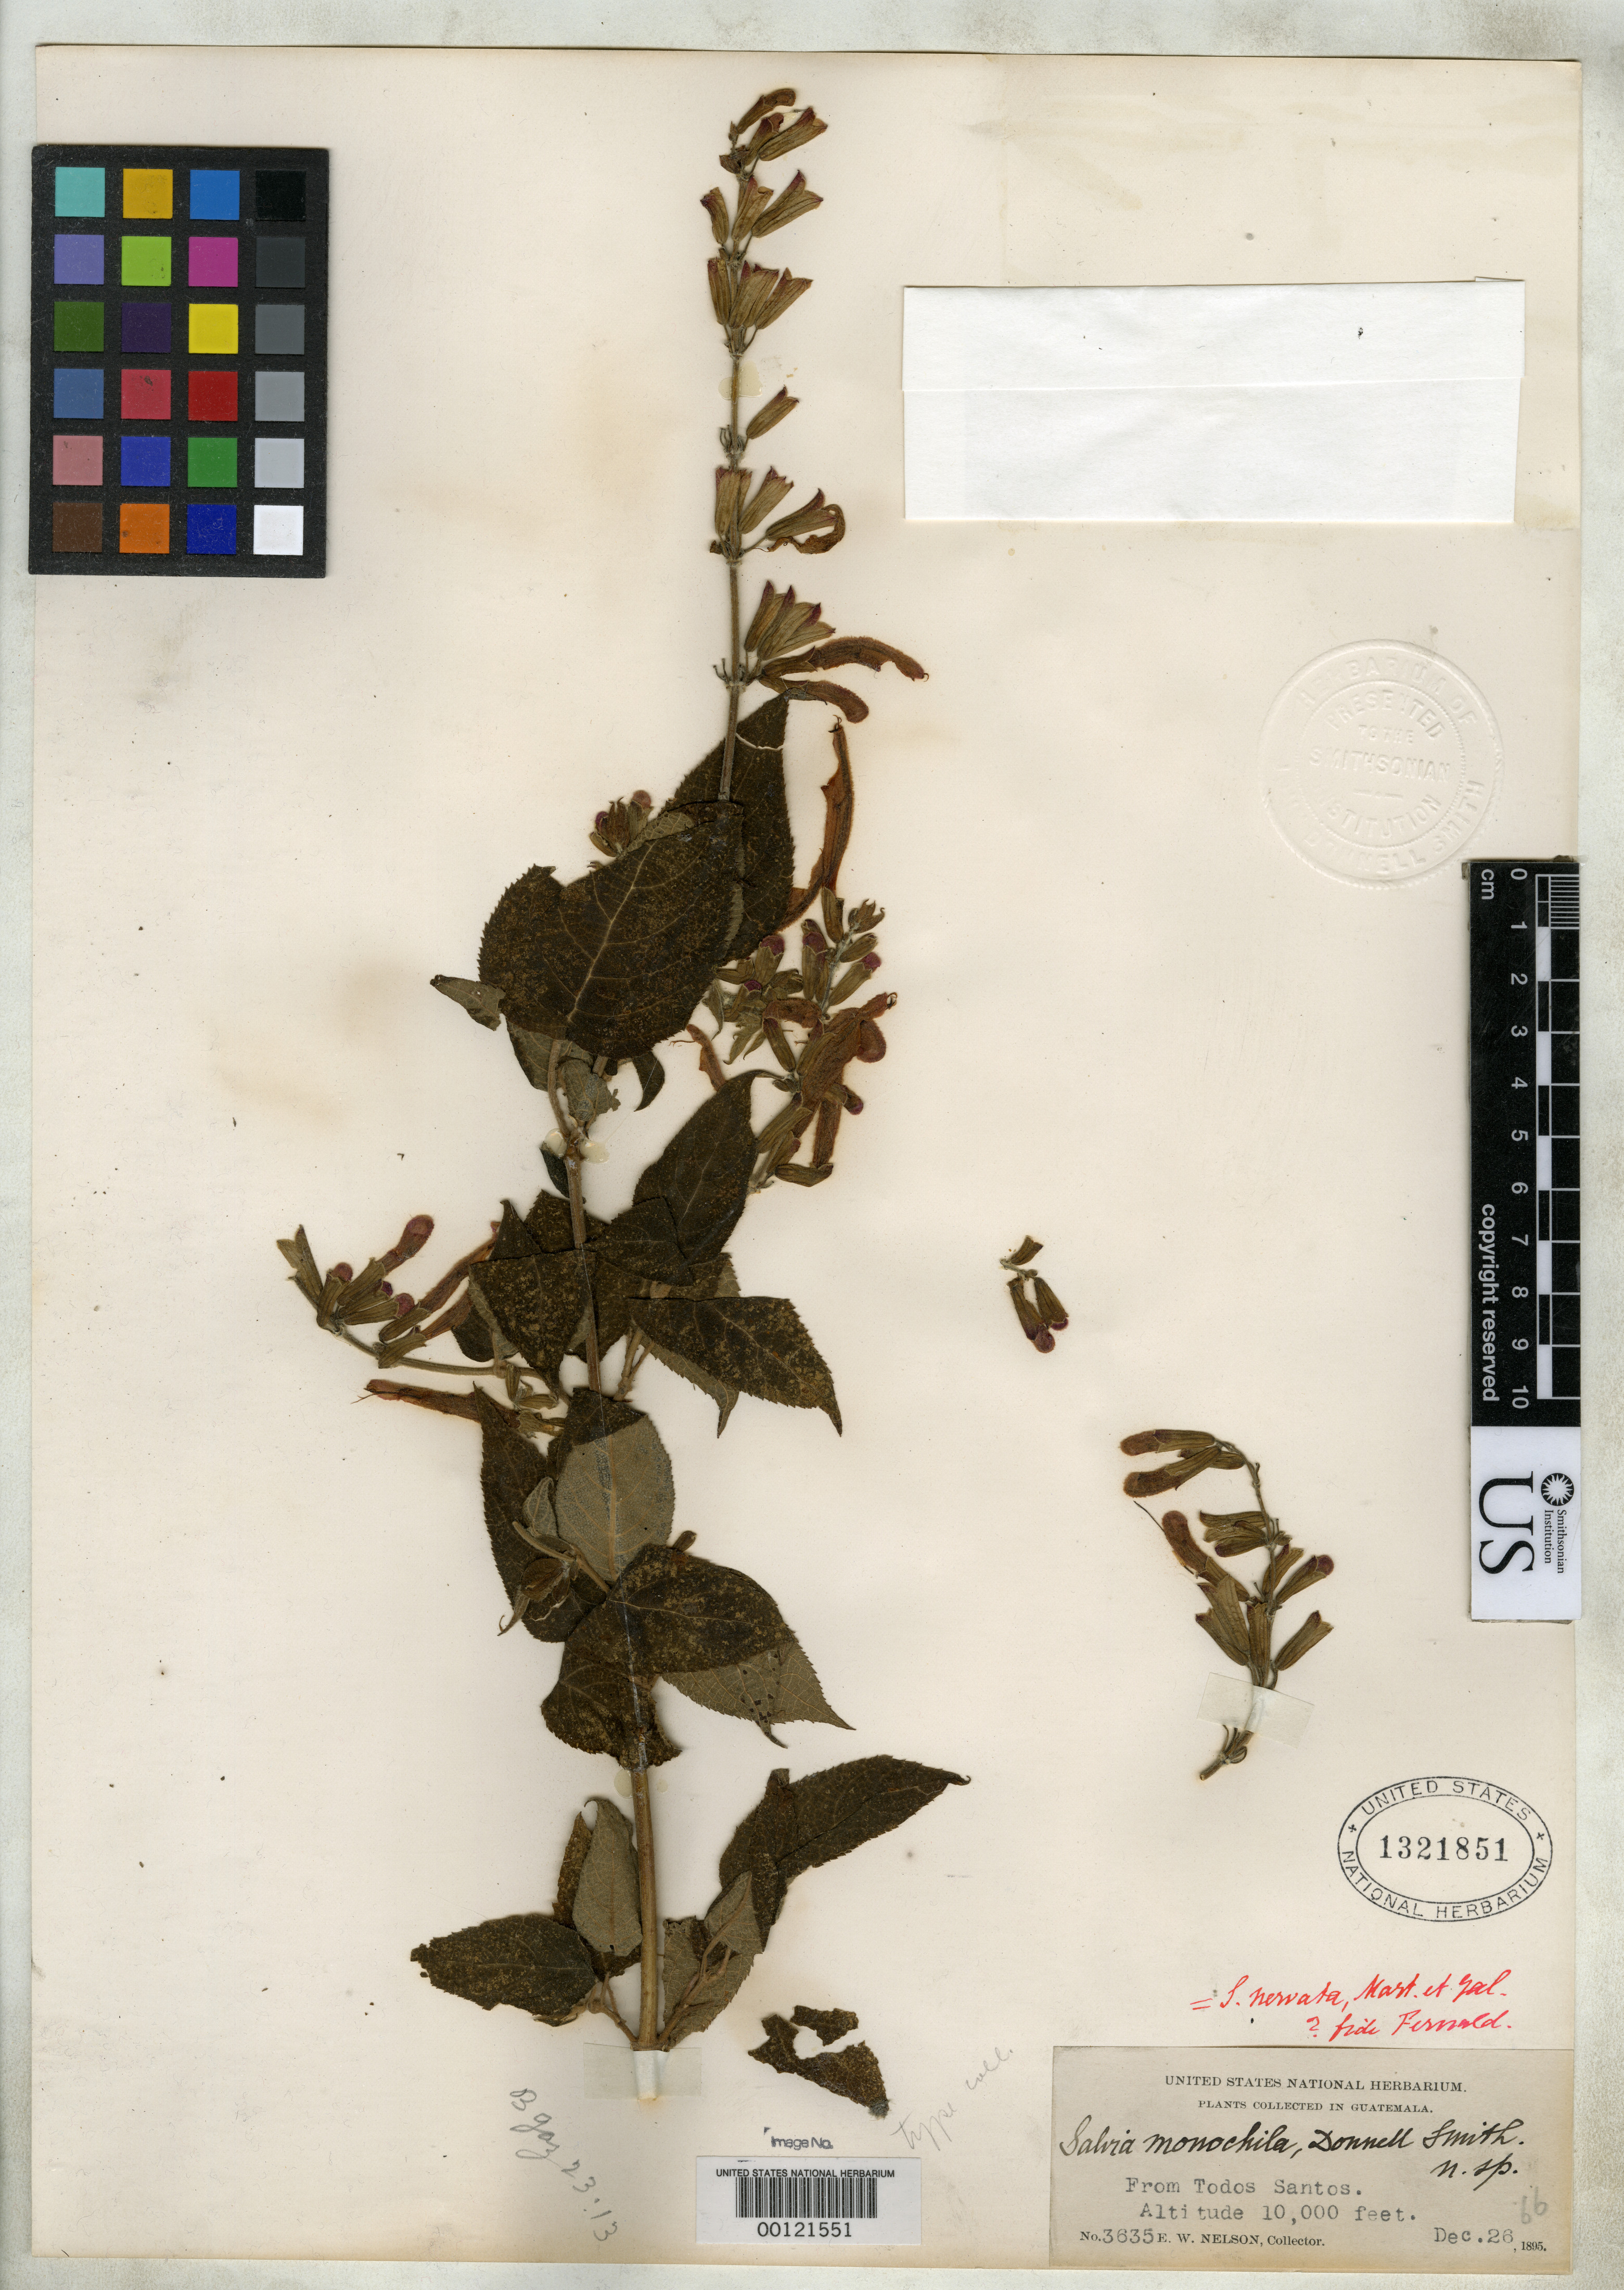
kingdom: Plantae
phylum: Tracheophyta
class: Magnoliopsida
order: Lamiales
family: Lamiaceae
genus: Salvia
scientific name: Salvia monochila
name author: Donn. Sm.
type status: Type Collection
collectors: E. W. Nelson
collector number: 3635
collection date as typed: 26 Dec 1895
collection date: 1895-12-26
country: Guatemala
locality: From Todos Santos.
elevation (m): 3048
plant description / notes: One of two sheets (USNH 00121551 & 00121552) ex John Donnell Smith herbarium.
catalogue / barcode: US 1321851